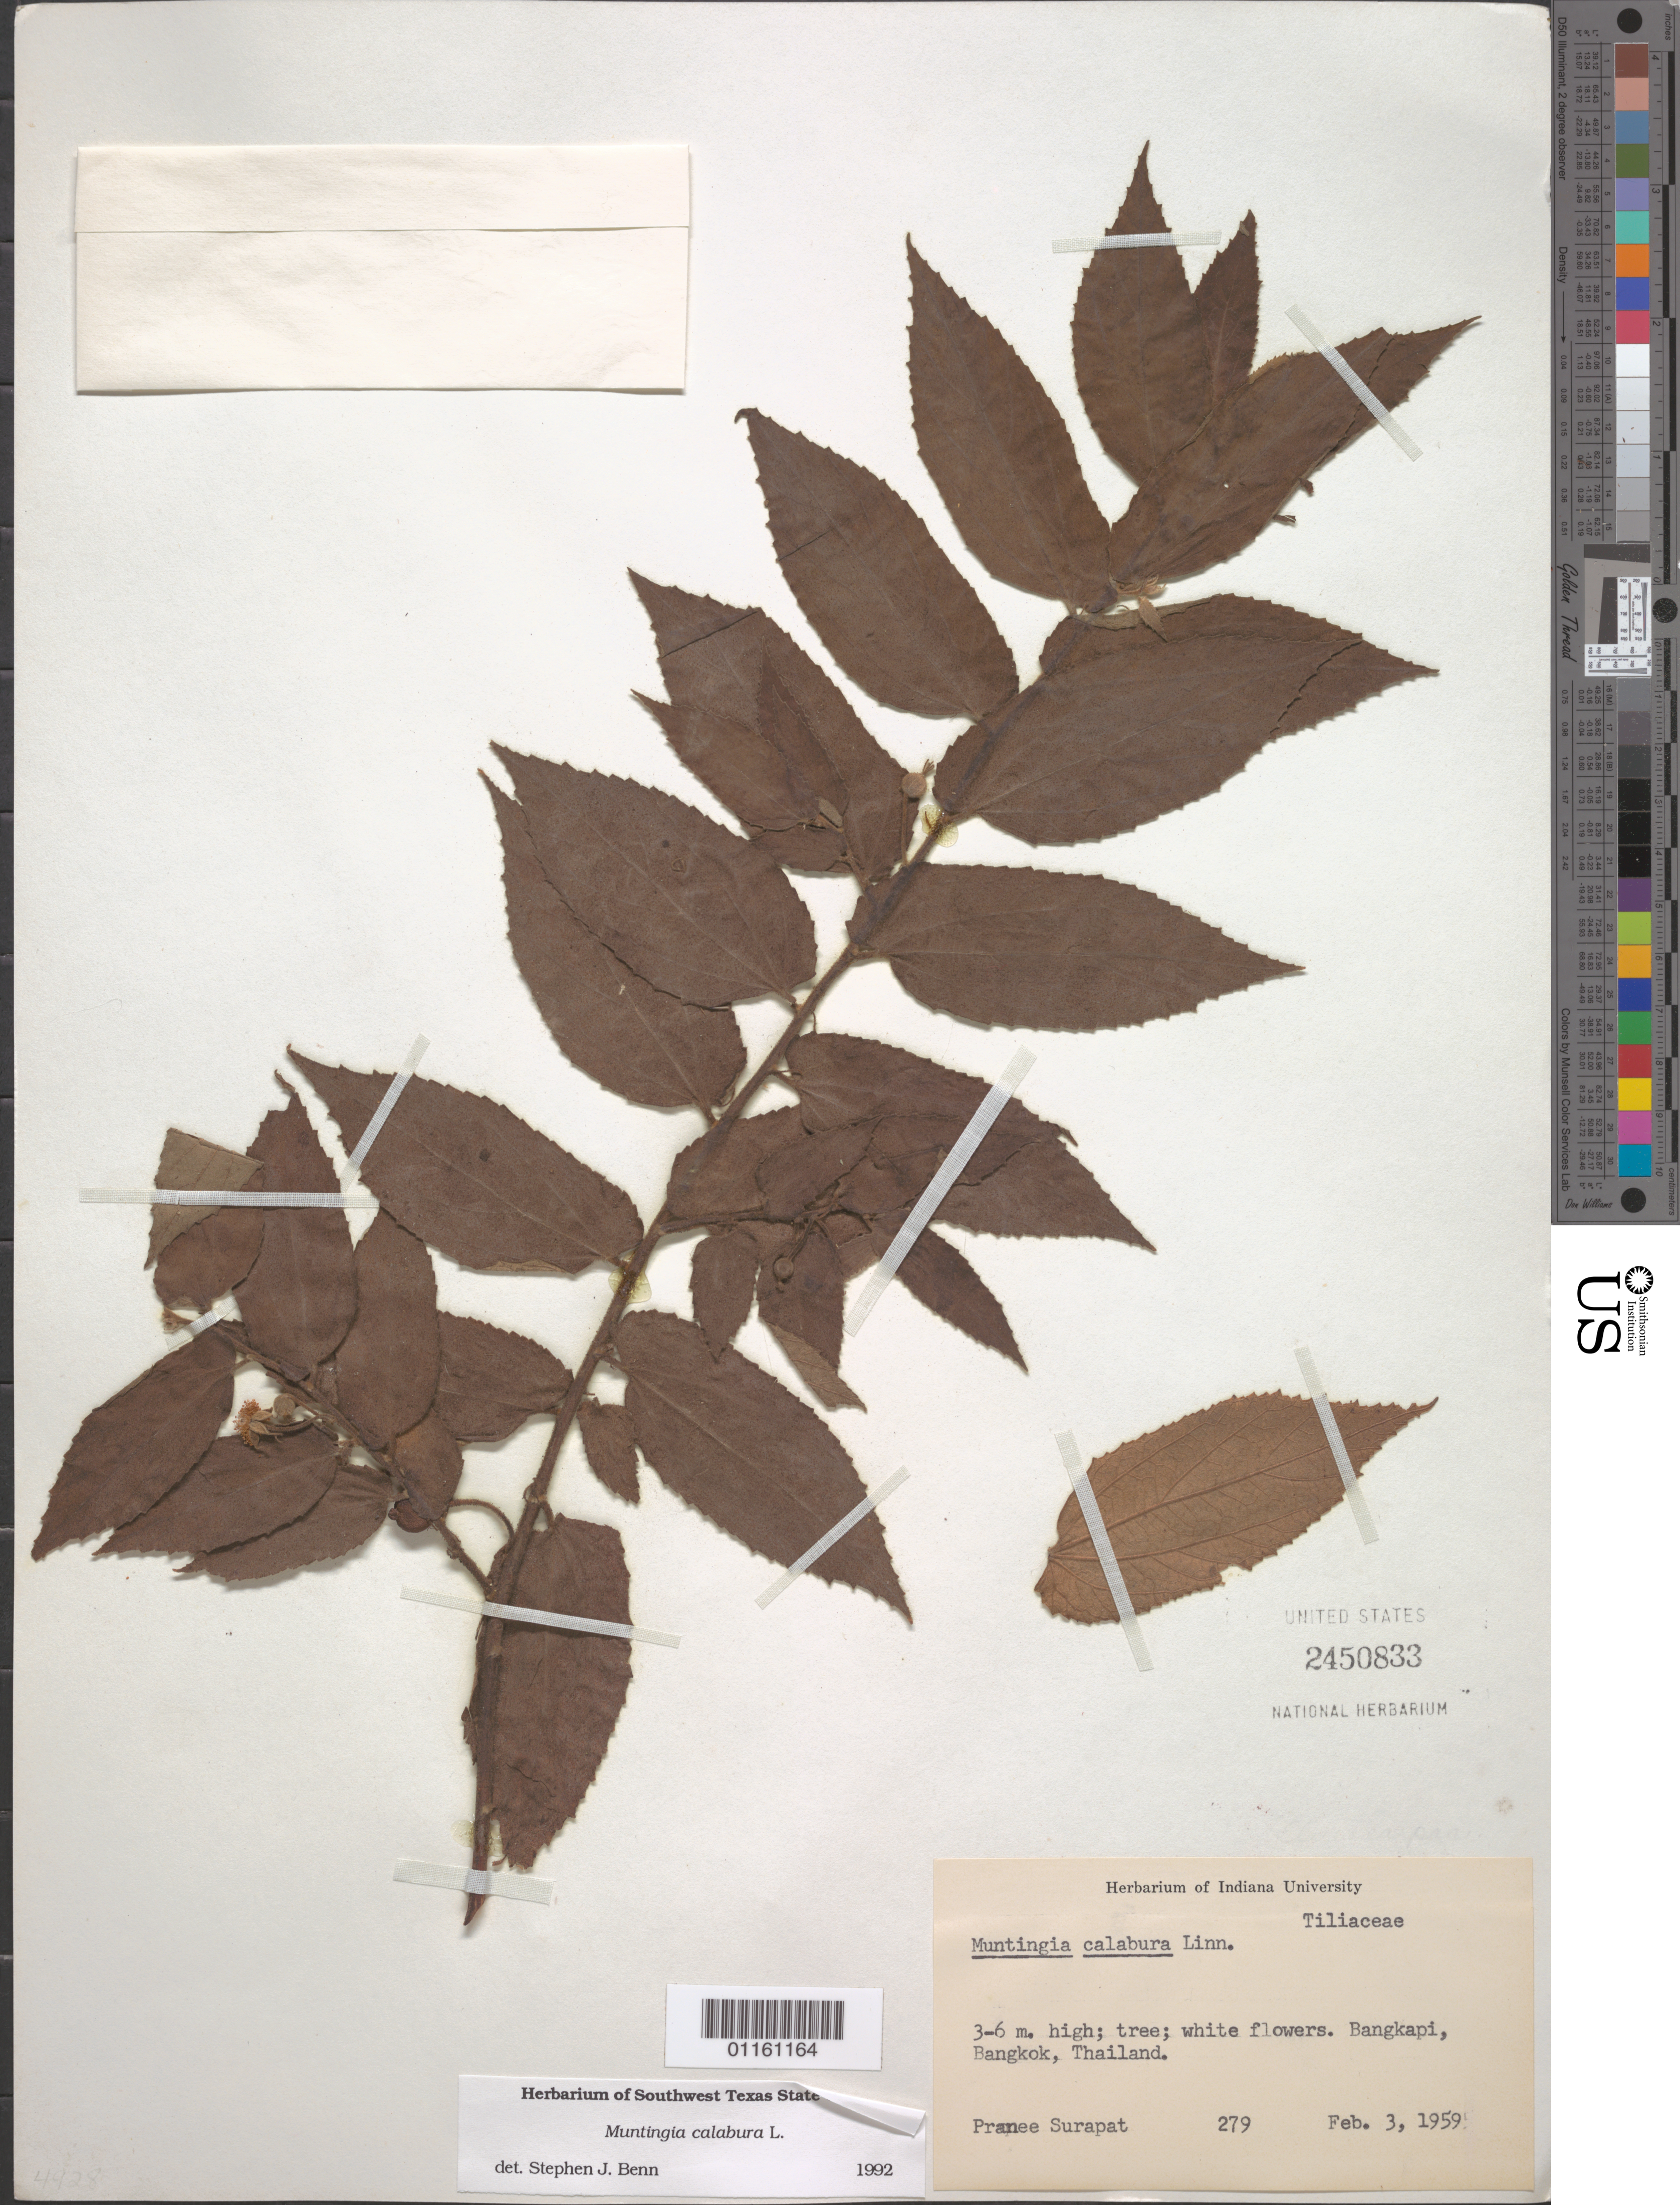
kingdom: Plantae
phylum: Tracheophyta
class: Magnoliopsida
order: Malvales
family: Muntingiaceae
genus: Muntingia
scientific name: Muntingia calabura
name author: L.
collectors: P. Surapat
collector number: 279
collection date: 1959-02-03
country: Thailand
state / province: Bangkok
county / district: Bangkapi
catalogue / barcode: US 2450833